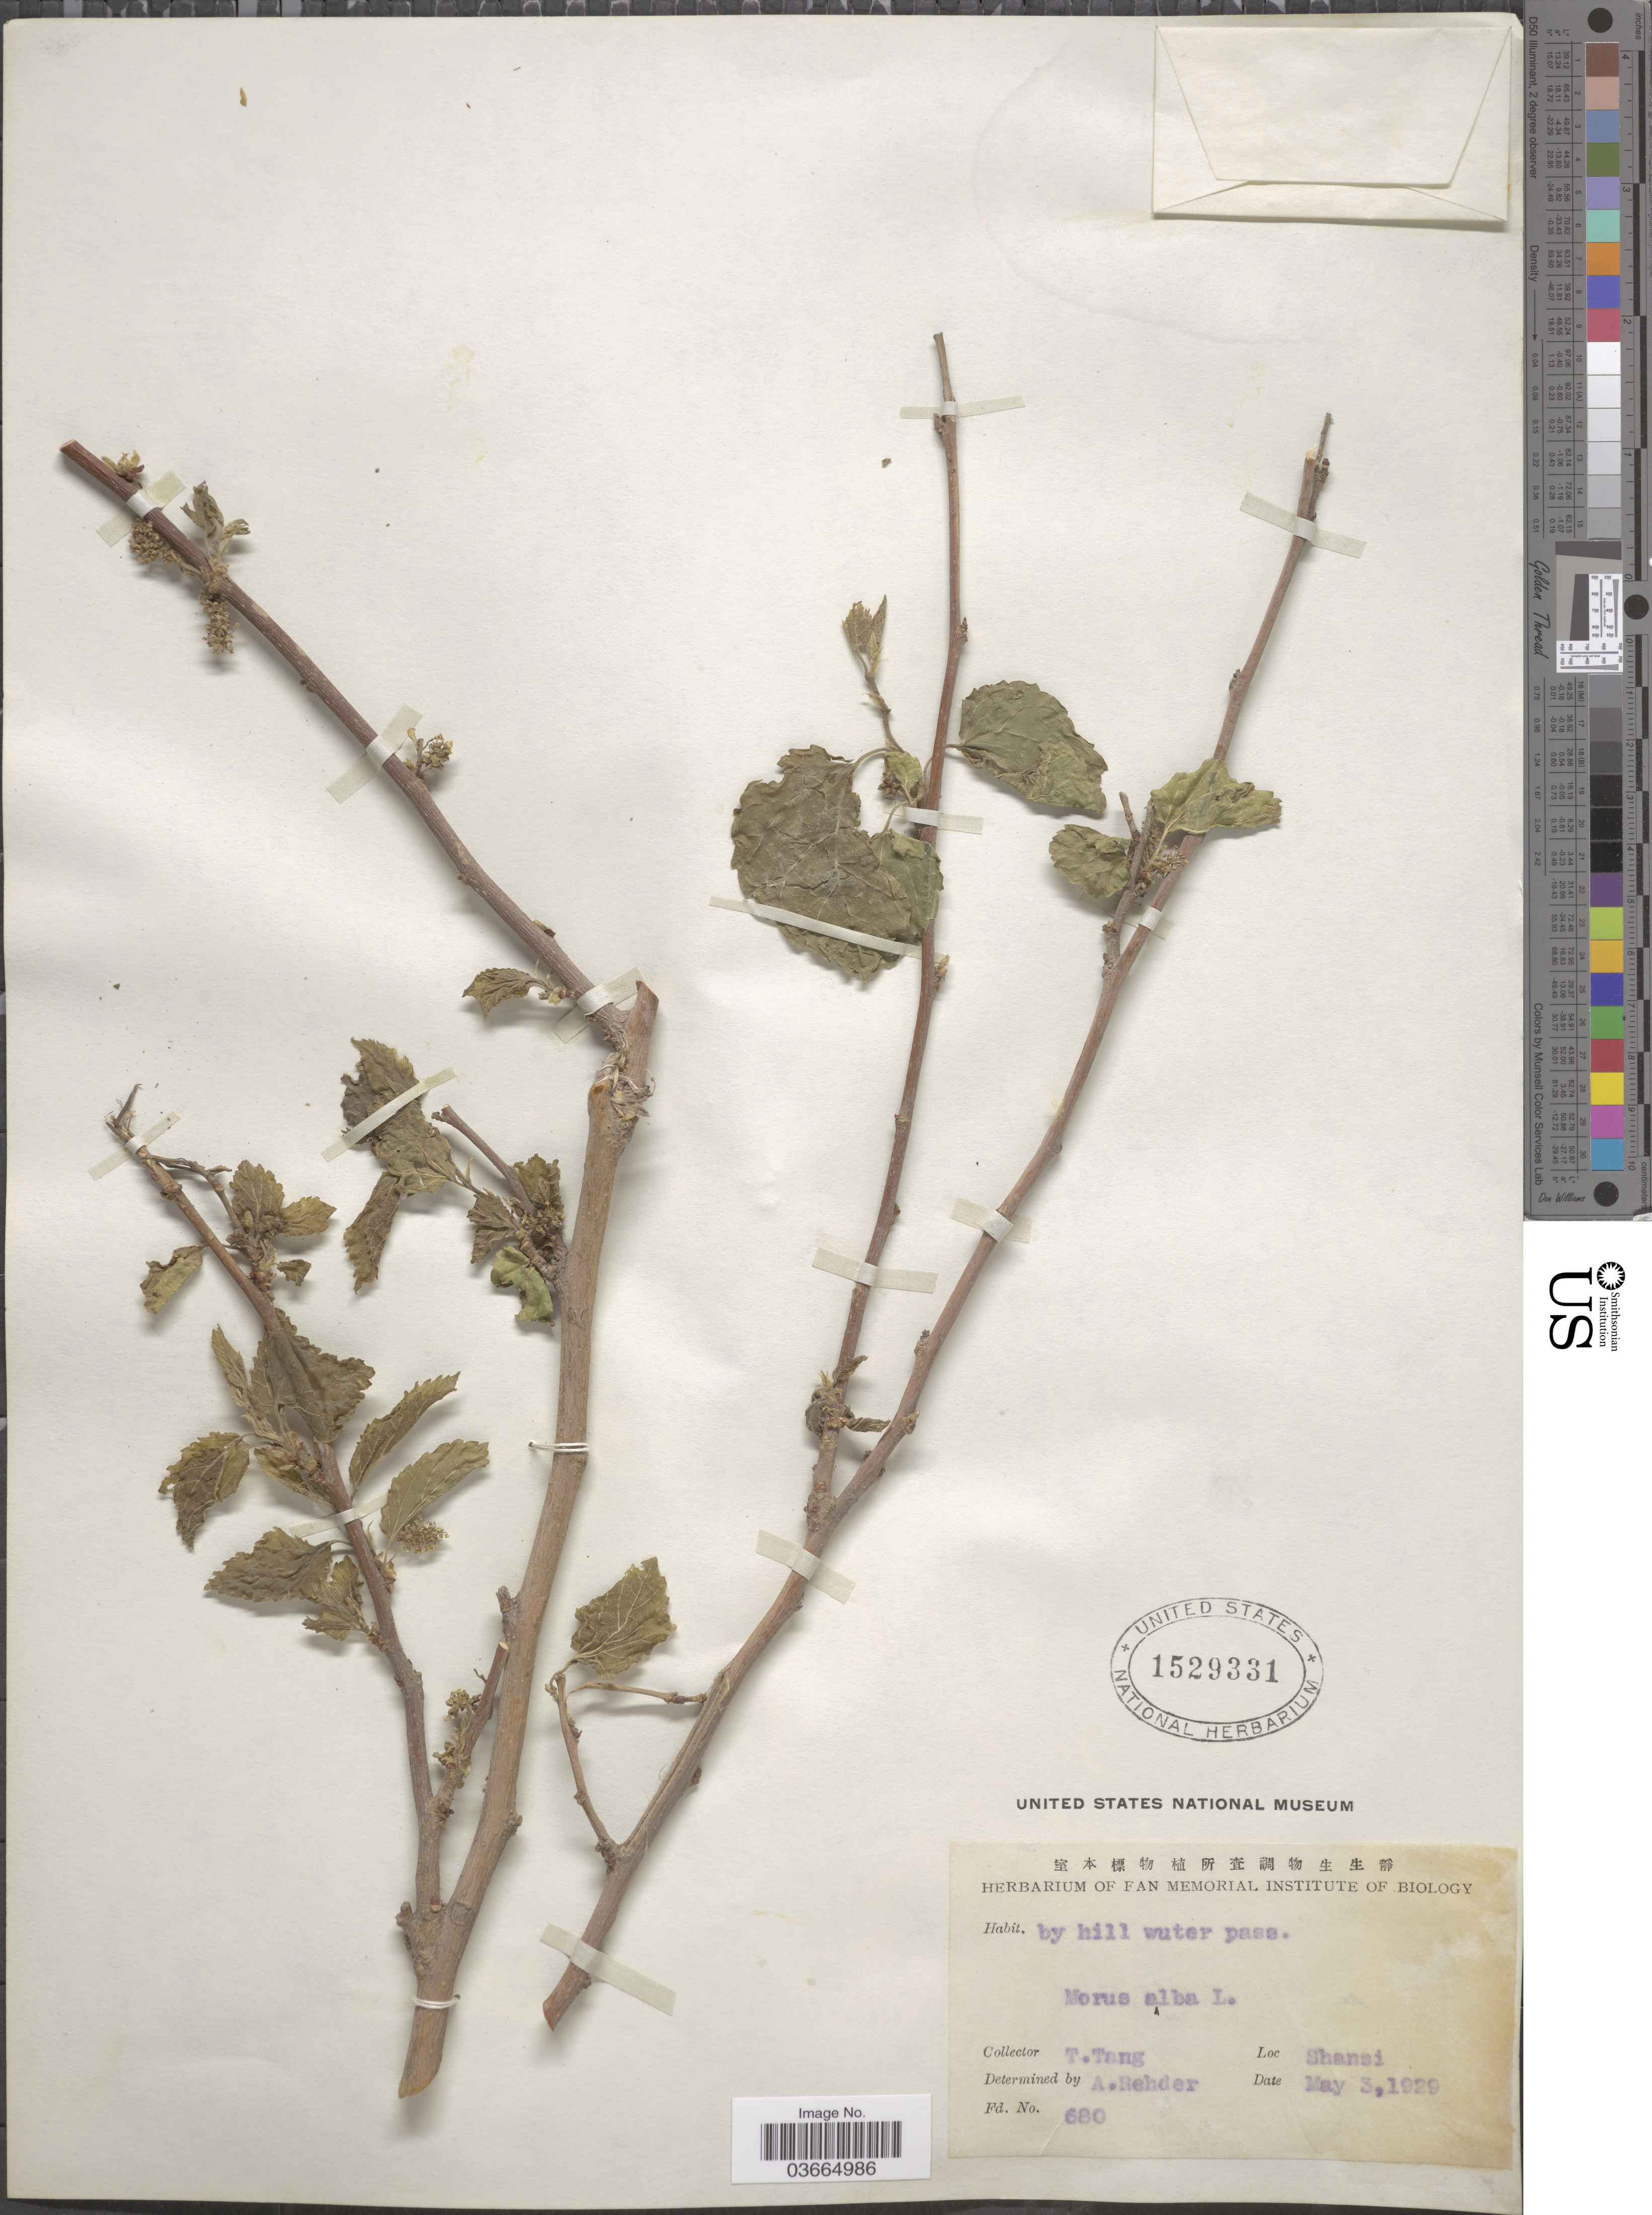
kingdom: Plantae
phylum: Tracheophyta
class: Magnoliopsida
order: Rosales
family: Moraceae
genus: Morus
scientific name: Morus alba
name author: L.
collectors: T. Tang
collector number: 680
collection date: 1929-05-03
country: China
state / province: Shanxi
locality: Shansi.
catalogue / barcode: US 1529331